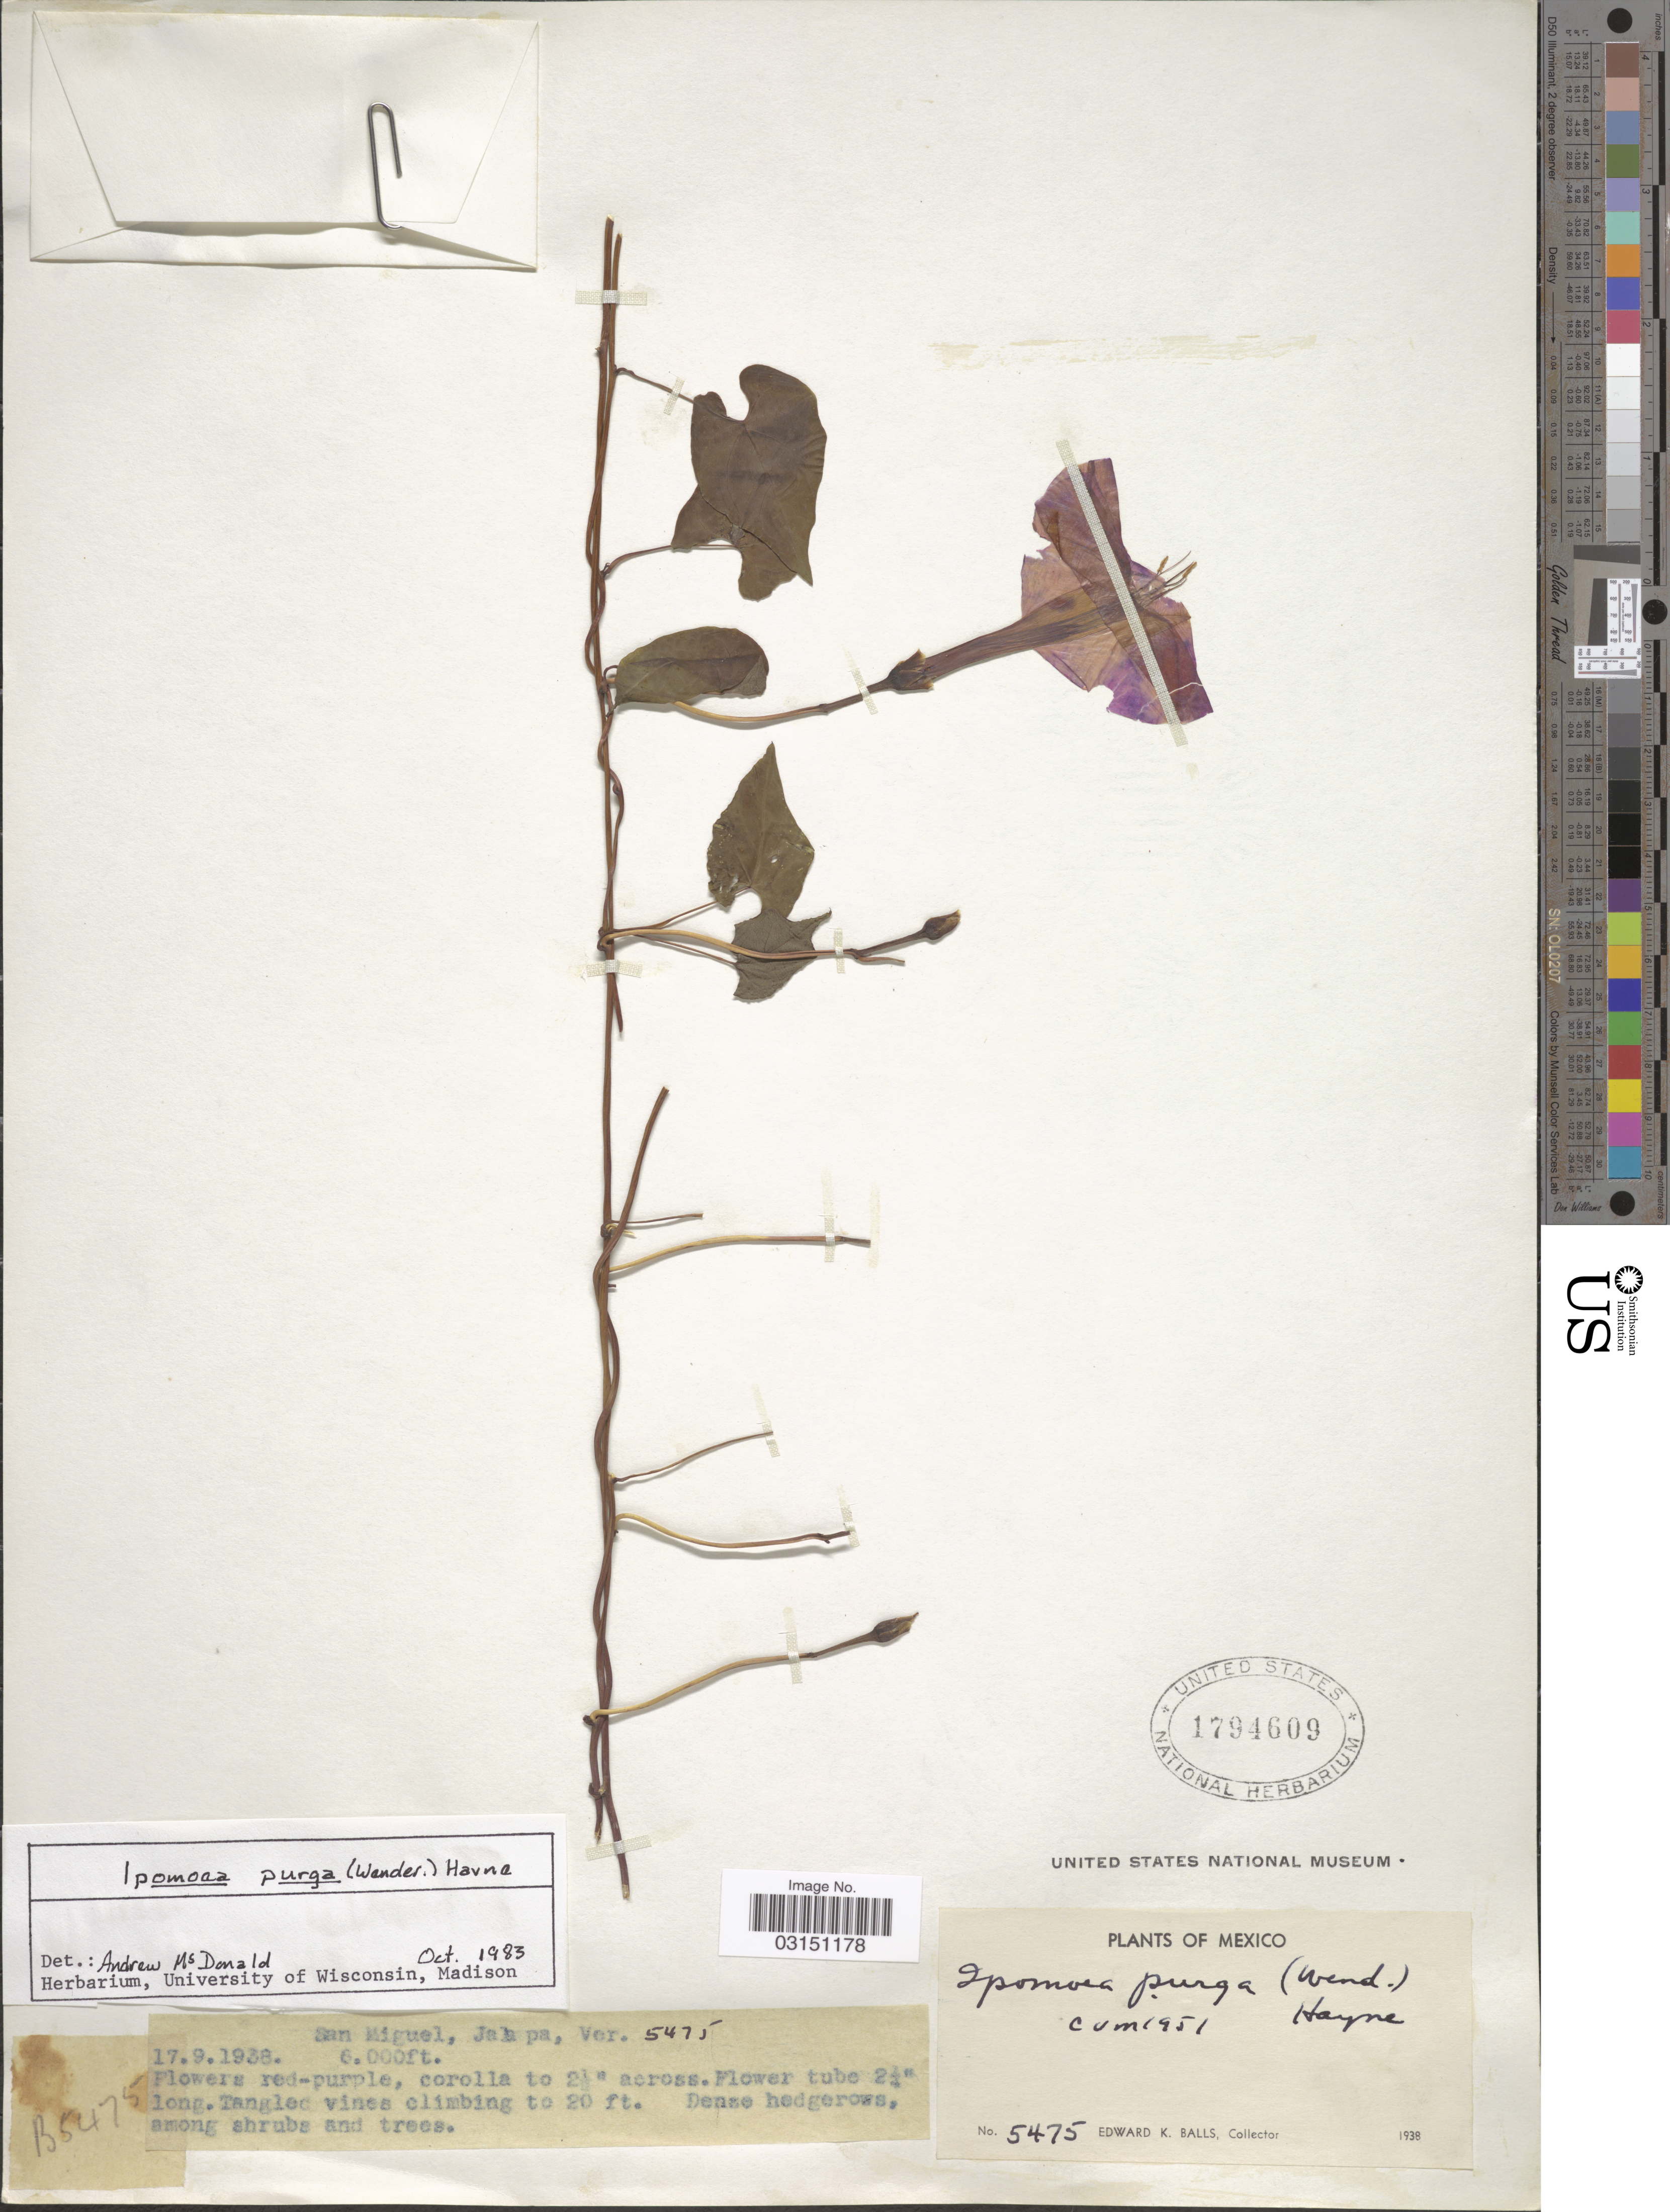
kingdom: Plantae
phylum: Tracheophyta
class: Magnoliopsida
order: Solanales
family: Convolvulaceae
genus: Ipomoea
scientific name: Ipomoea purga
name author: (Wender.) Hayne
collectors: E. K. Balls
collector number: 5475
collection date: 1938-09-17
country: Mexico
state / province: Veracruz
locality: San Miguel, Jalapa, Ver.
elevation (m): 1829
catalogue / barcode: US 1794609